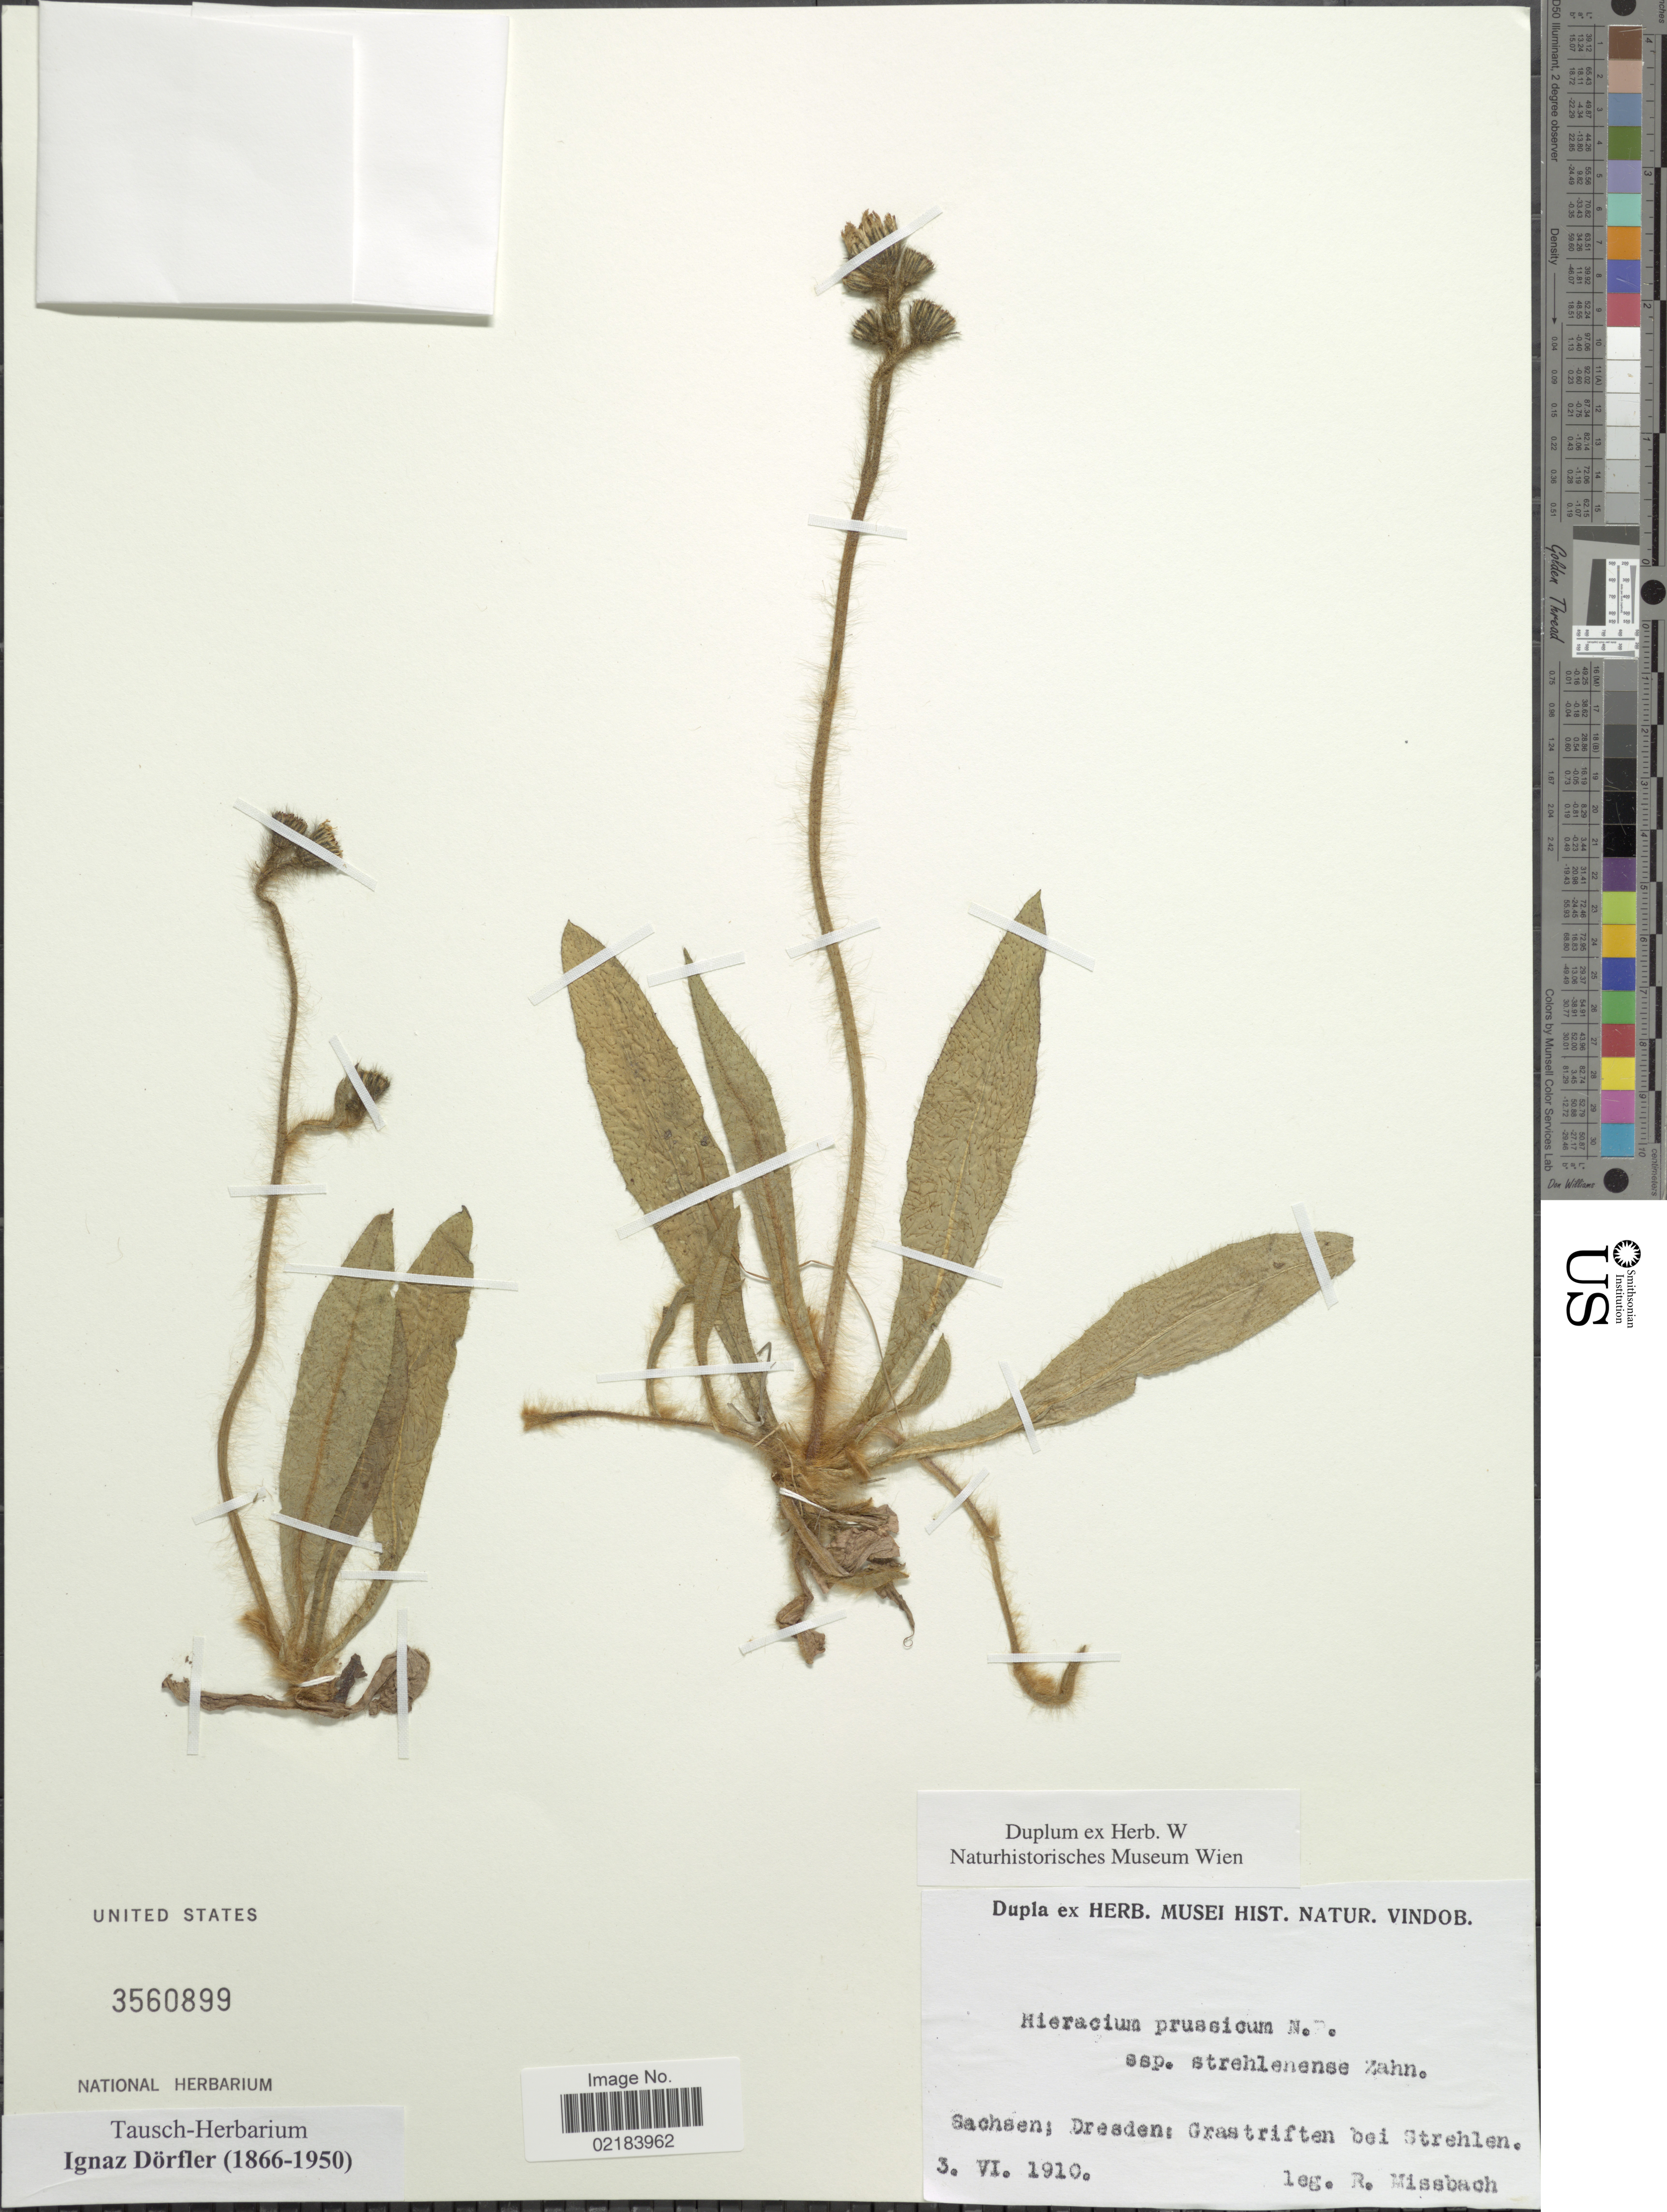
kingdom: Plantae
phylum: Tracheophyta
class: Magnoliopsida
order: Asterales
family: Asteraceae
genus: Pilosella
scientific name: Pilosella prussica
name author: (Näg. & Peter) Soják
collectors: R. Missbach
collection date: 1910-06-03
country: Germany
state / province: Sachsen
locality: Dresden: Grastriften bei Strehlen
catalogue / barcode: US 3560899